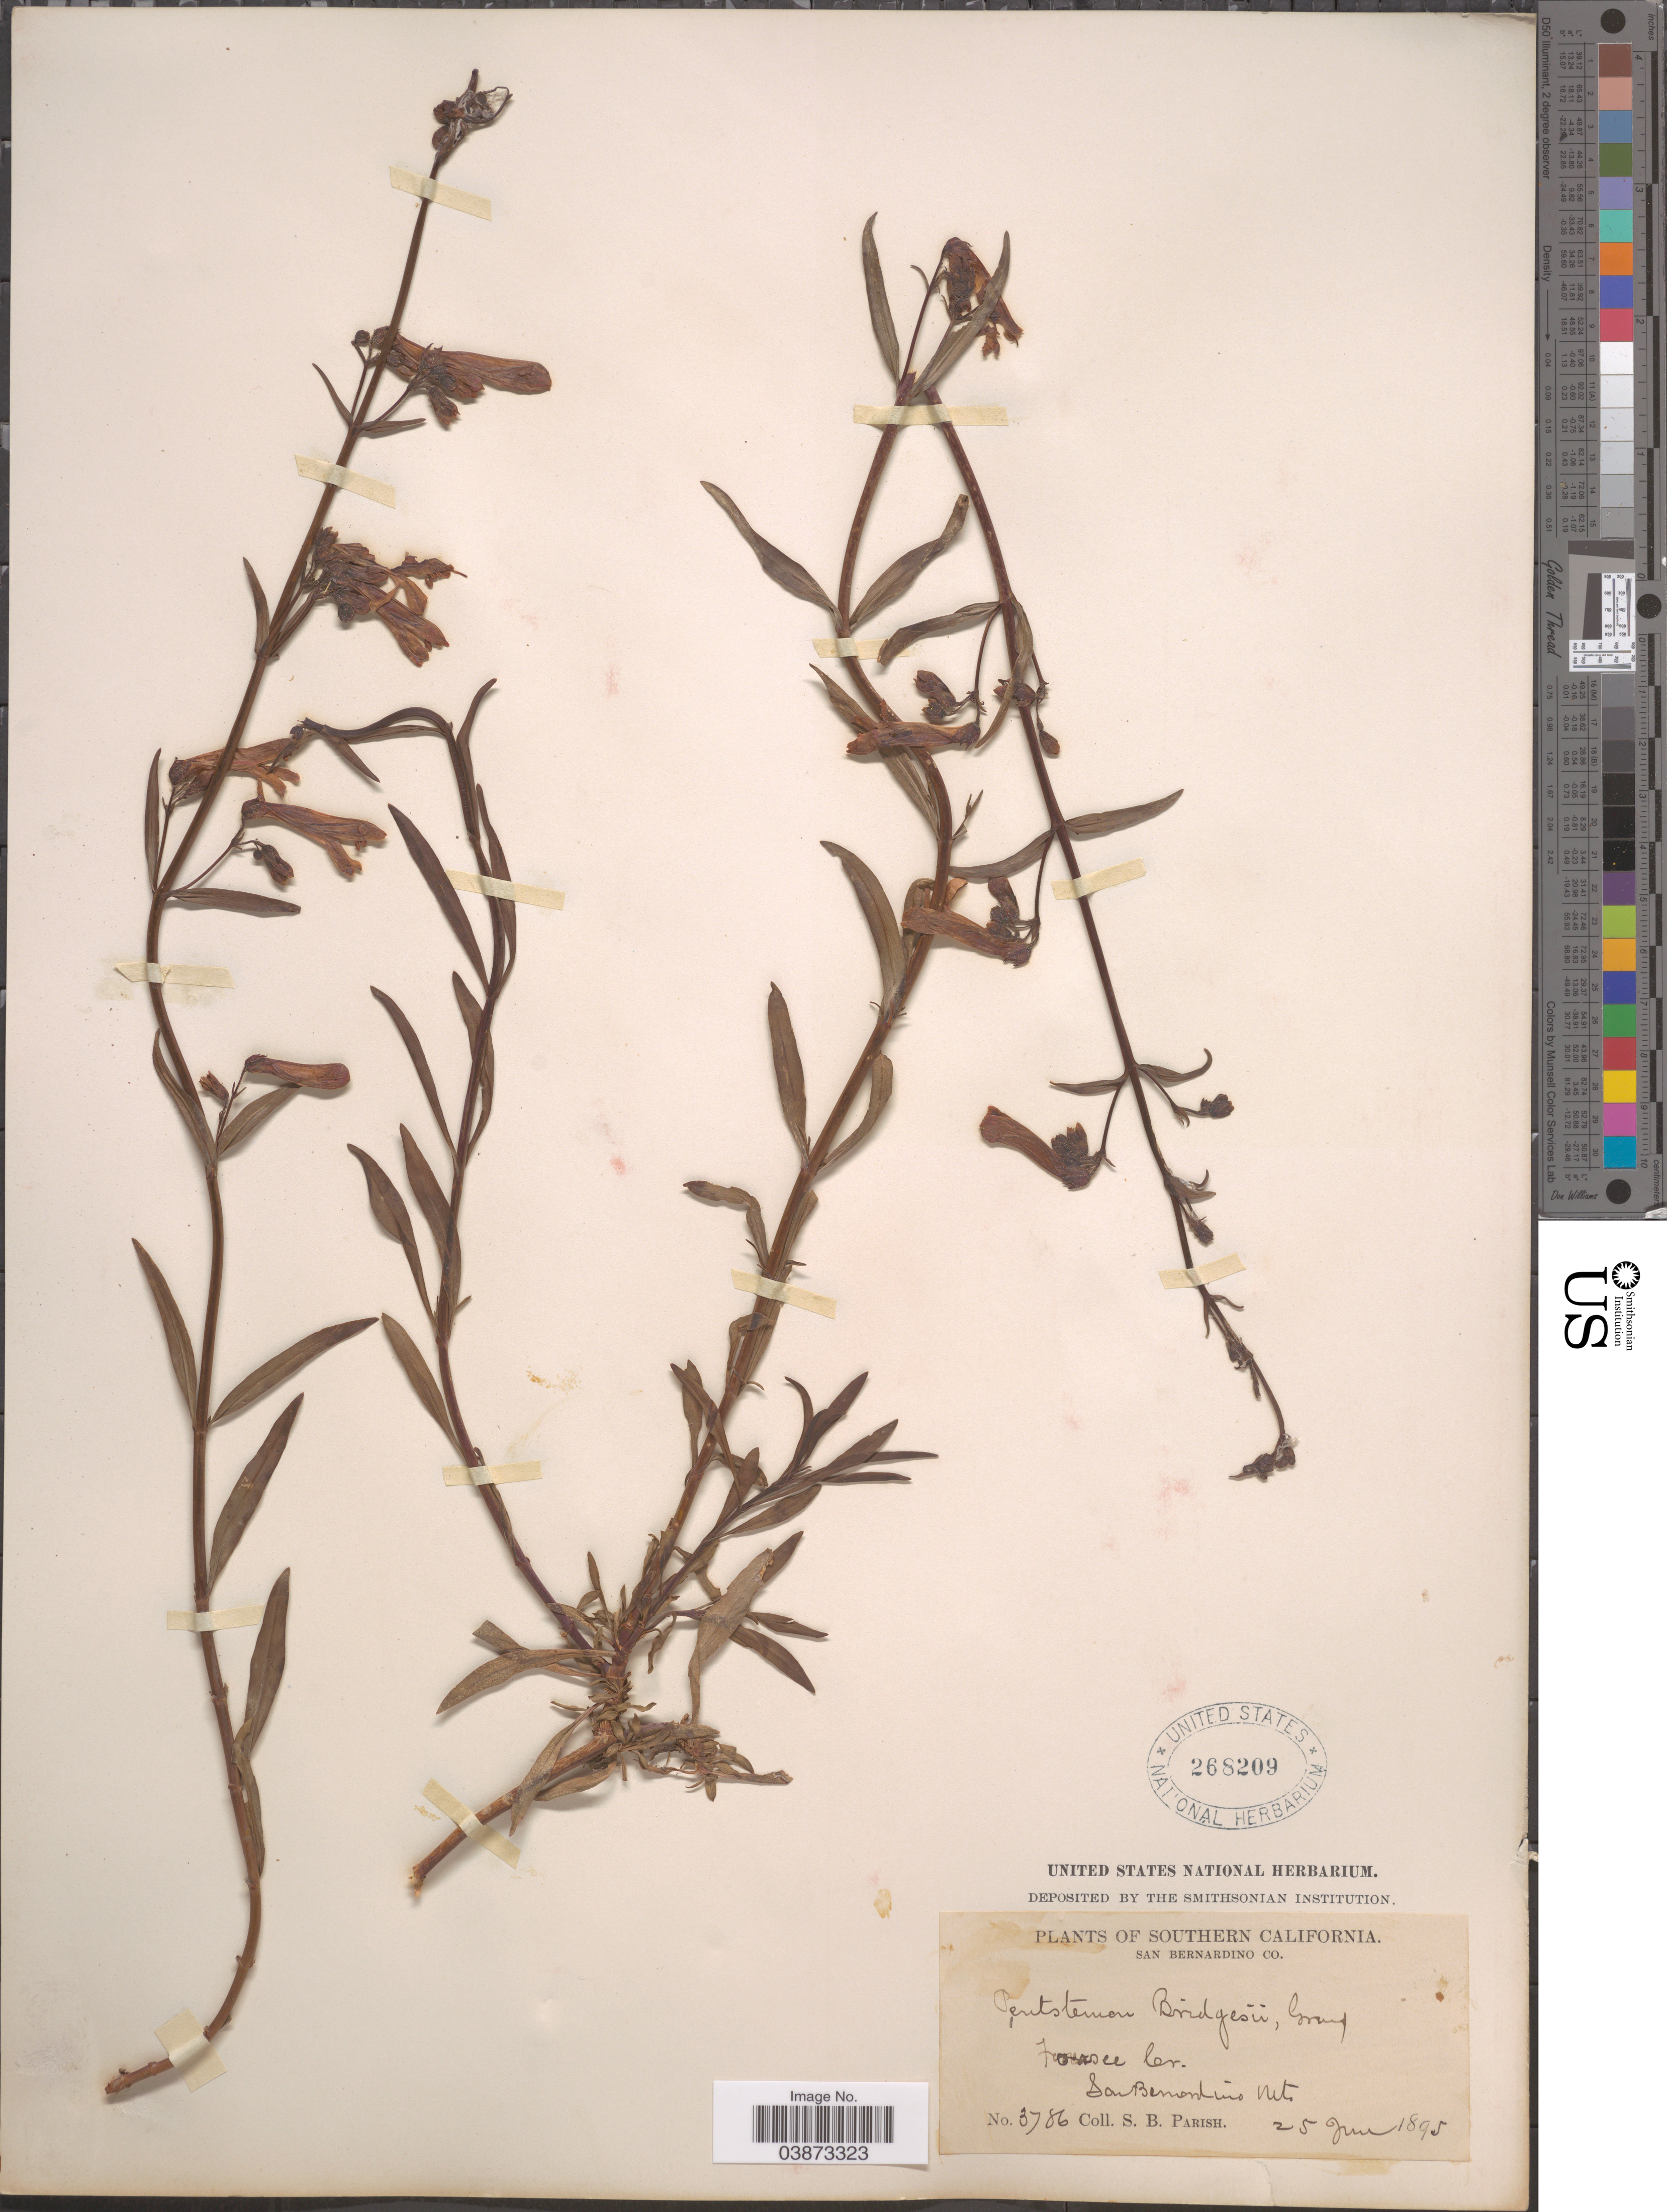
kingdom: Plantae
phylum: Tracheophyta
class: Magnoliopsida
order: Lamiales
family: Plantaginaceae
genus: Penstemon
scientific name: Penstemon bridgesii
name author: A. Gray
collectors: S. B. Parish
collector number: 3786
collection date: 1895-06-25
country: United States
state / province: California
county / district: San Bernardino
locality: Southern California. San Bernardino Co. Forsee Cr. San Bernardino Mts.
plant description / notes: Corrected "Foasee Cr." to "Forsee Cr." Filled county field.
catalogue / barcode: US 268209